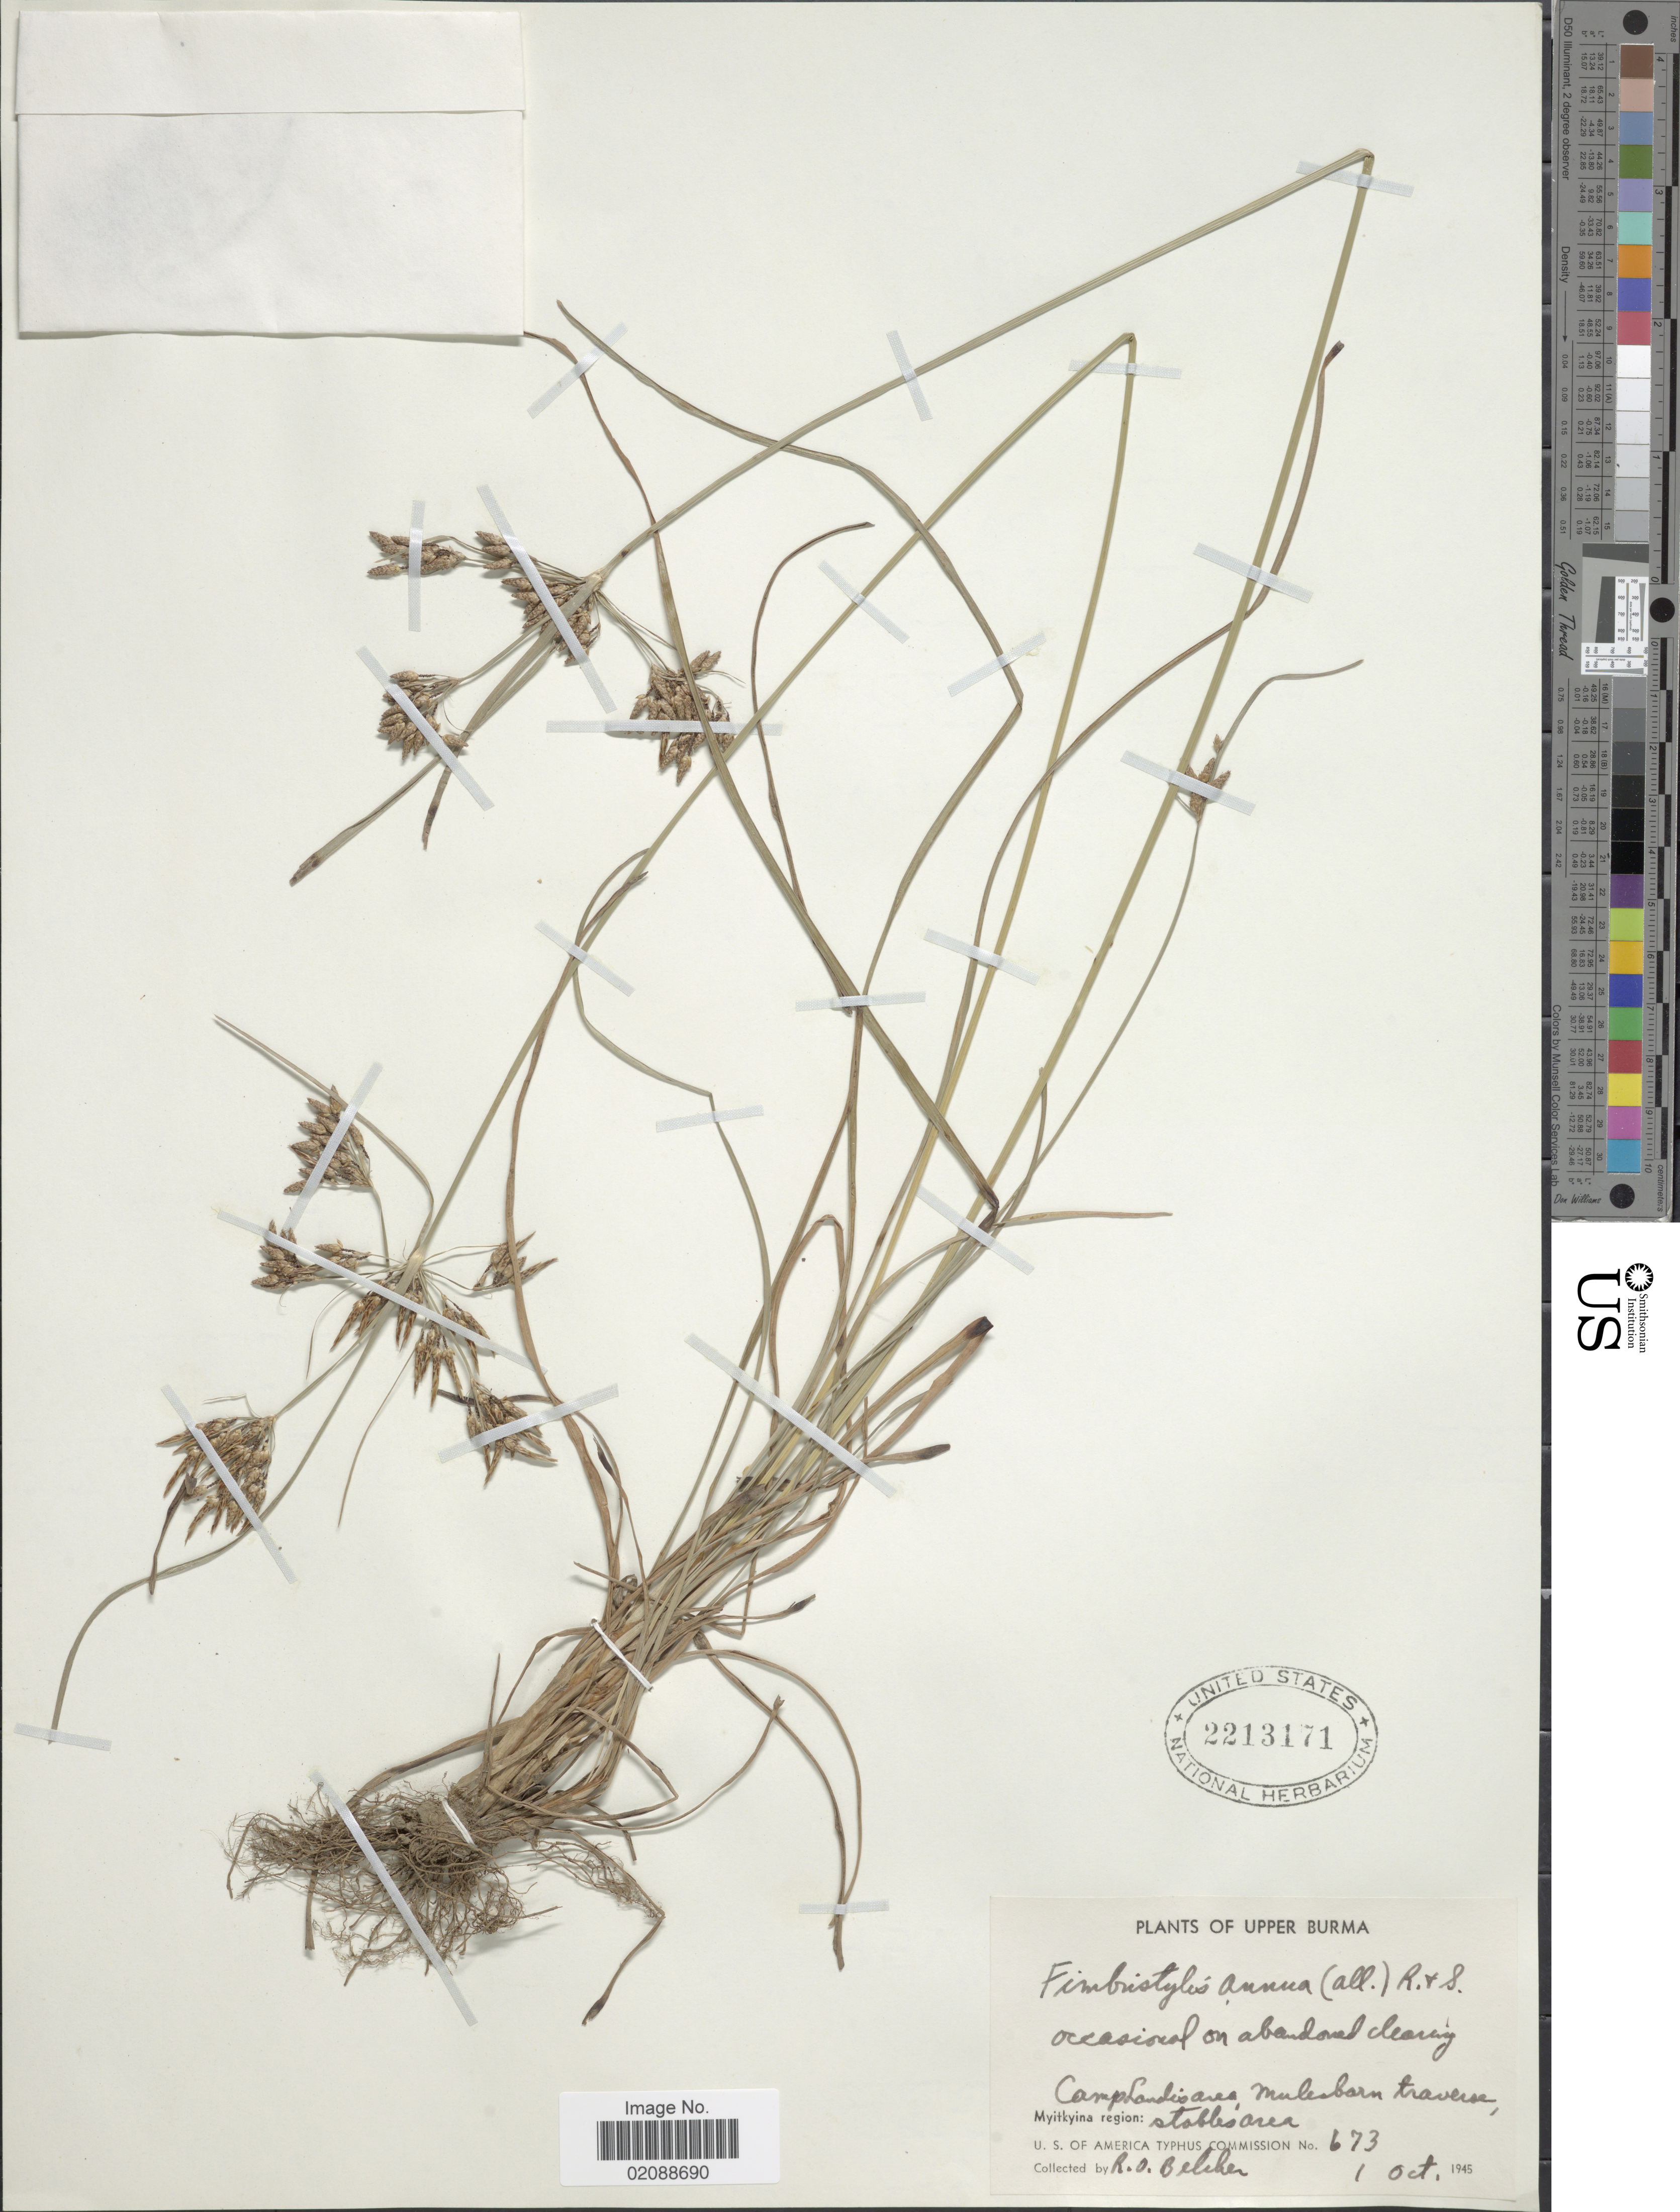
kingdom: Plantae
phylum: Tracheophyta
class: Liliopsida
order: Poales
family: Cyperaceae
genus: Fimbristylis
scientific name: Fimbristylis annua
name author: (All.) Roem. & Schult.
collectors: R. Beleher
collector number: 673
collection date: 1945-10-01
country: Myanmar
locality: Upper Burma, Camp Landis area, Mulesbarn traverse, Myitkyina region: stables area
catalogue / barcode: US 2213171